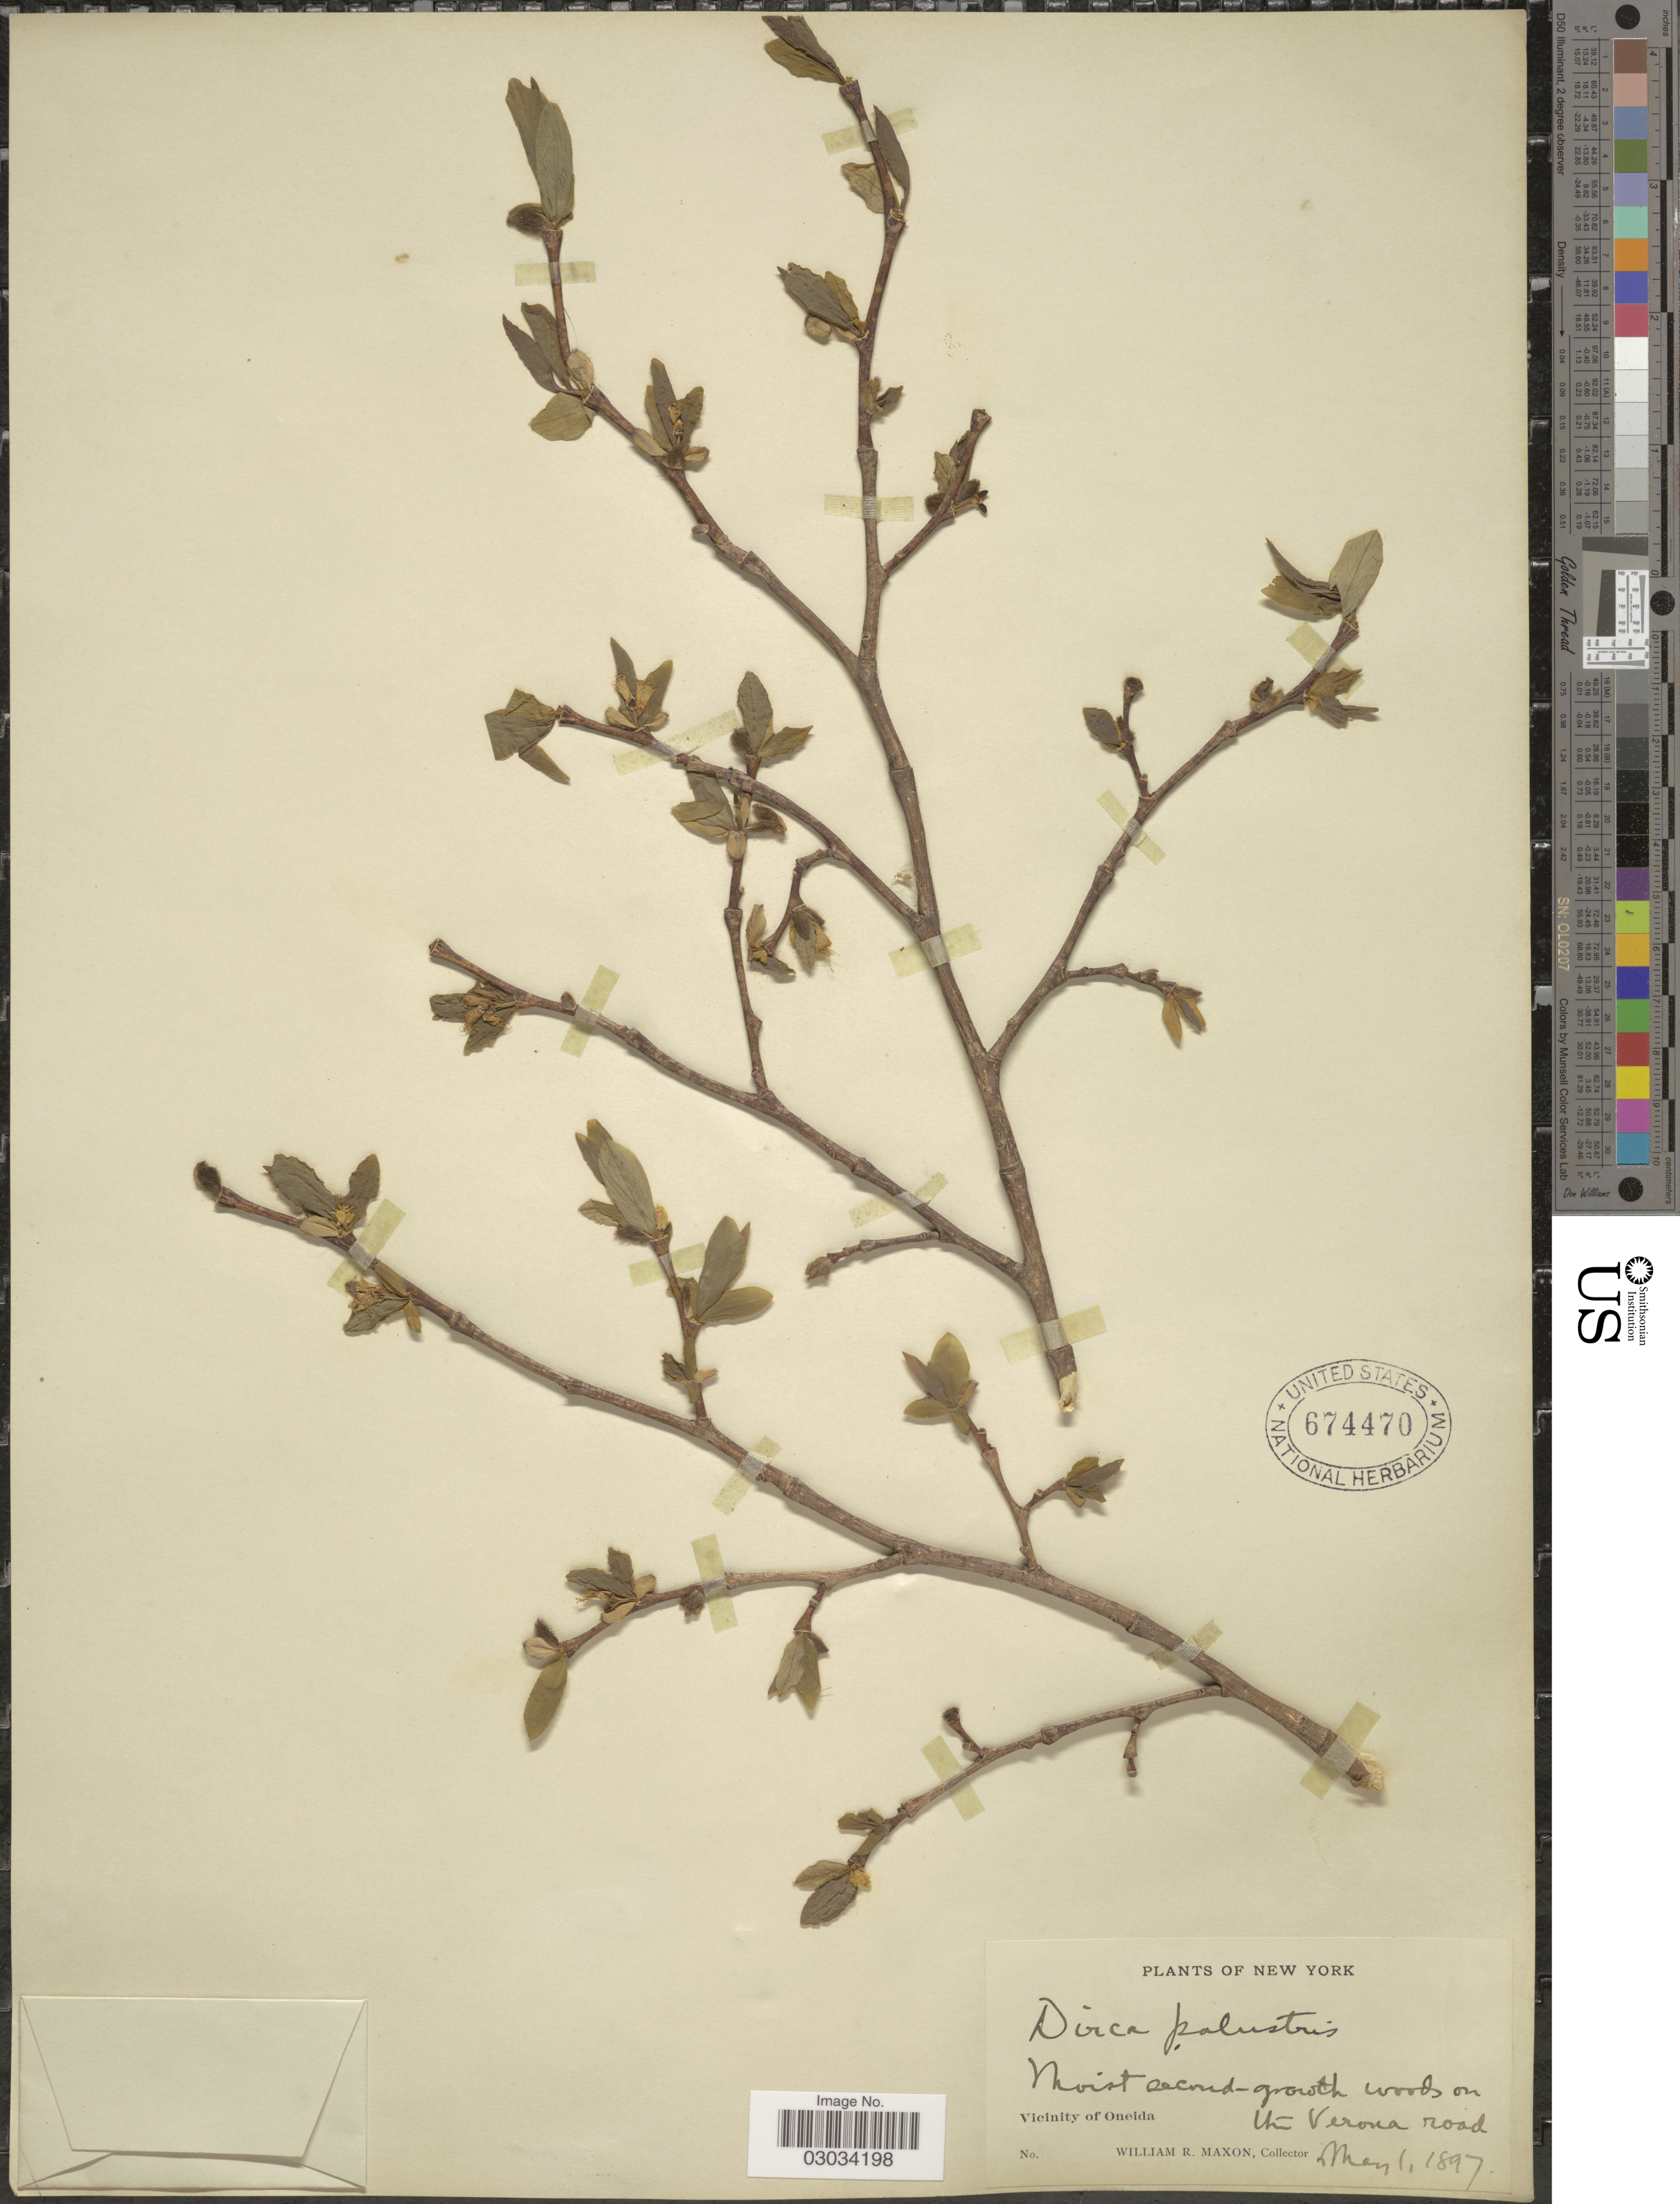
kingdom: Plantae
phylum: Tracheophyta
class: Magnoliopsida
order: Malvales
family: Thymelaeaceae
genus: Dirca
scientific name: Dirca palustris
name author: L.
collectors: W. R. Maxon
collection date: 1897-05-01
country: United States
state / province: New York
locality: Moist second-growth woods on the Verona road. Vicinity of Oneida.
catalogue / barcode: US 674470